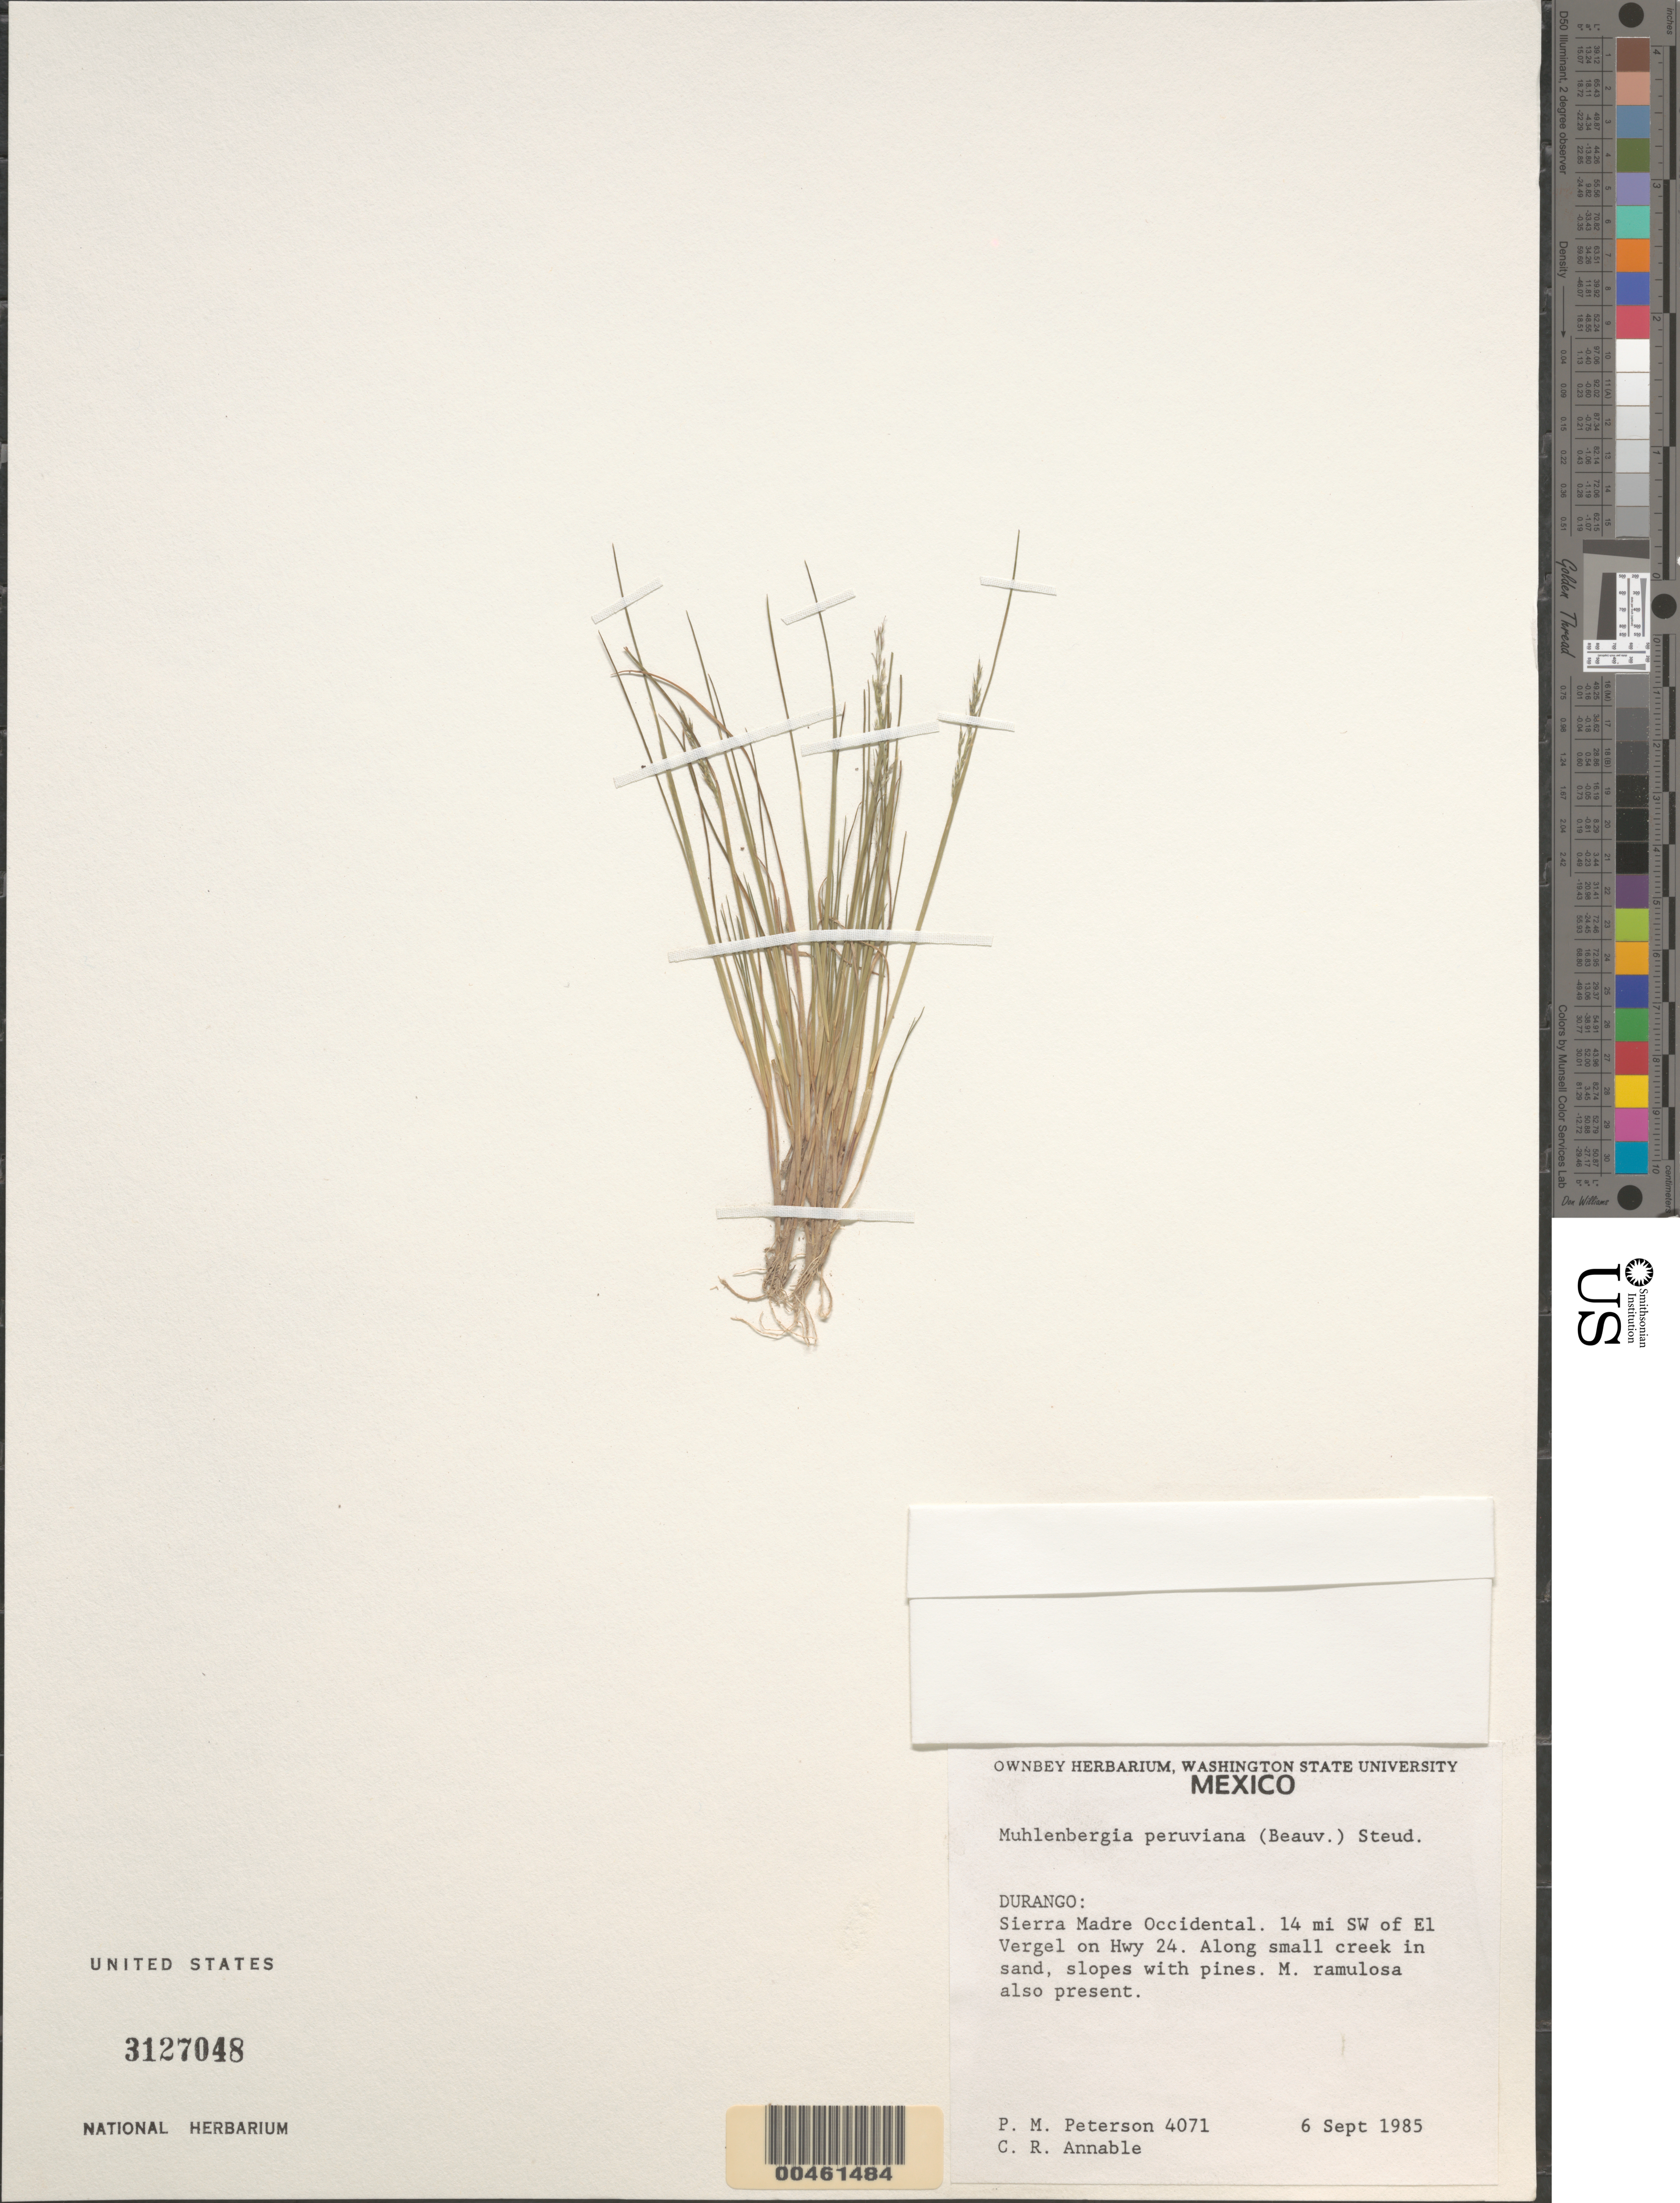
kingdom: Plantae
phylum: Tracheophyta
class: Liliopsida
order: Poales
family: Poaceae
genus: Muhlenbergia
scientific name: Muhlenbergia peruviana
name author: (P. Beauv.) Steud.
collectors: P. M. Peterson & C. R. Annable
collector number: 04071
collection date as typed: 06 Sep 1985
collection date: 1985-09-06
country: Mexico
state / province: Durango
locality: Sierra Madre Occidental, 14 miles southwest of El Vergel on Hwy 24.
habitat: Along small creek in sand, slopes with Pinus. M. ramulosa also present.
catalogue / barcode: US 3127048